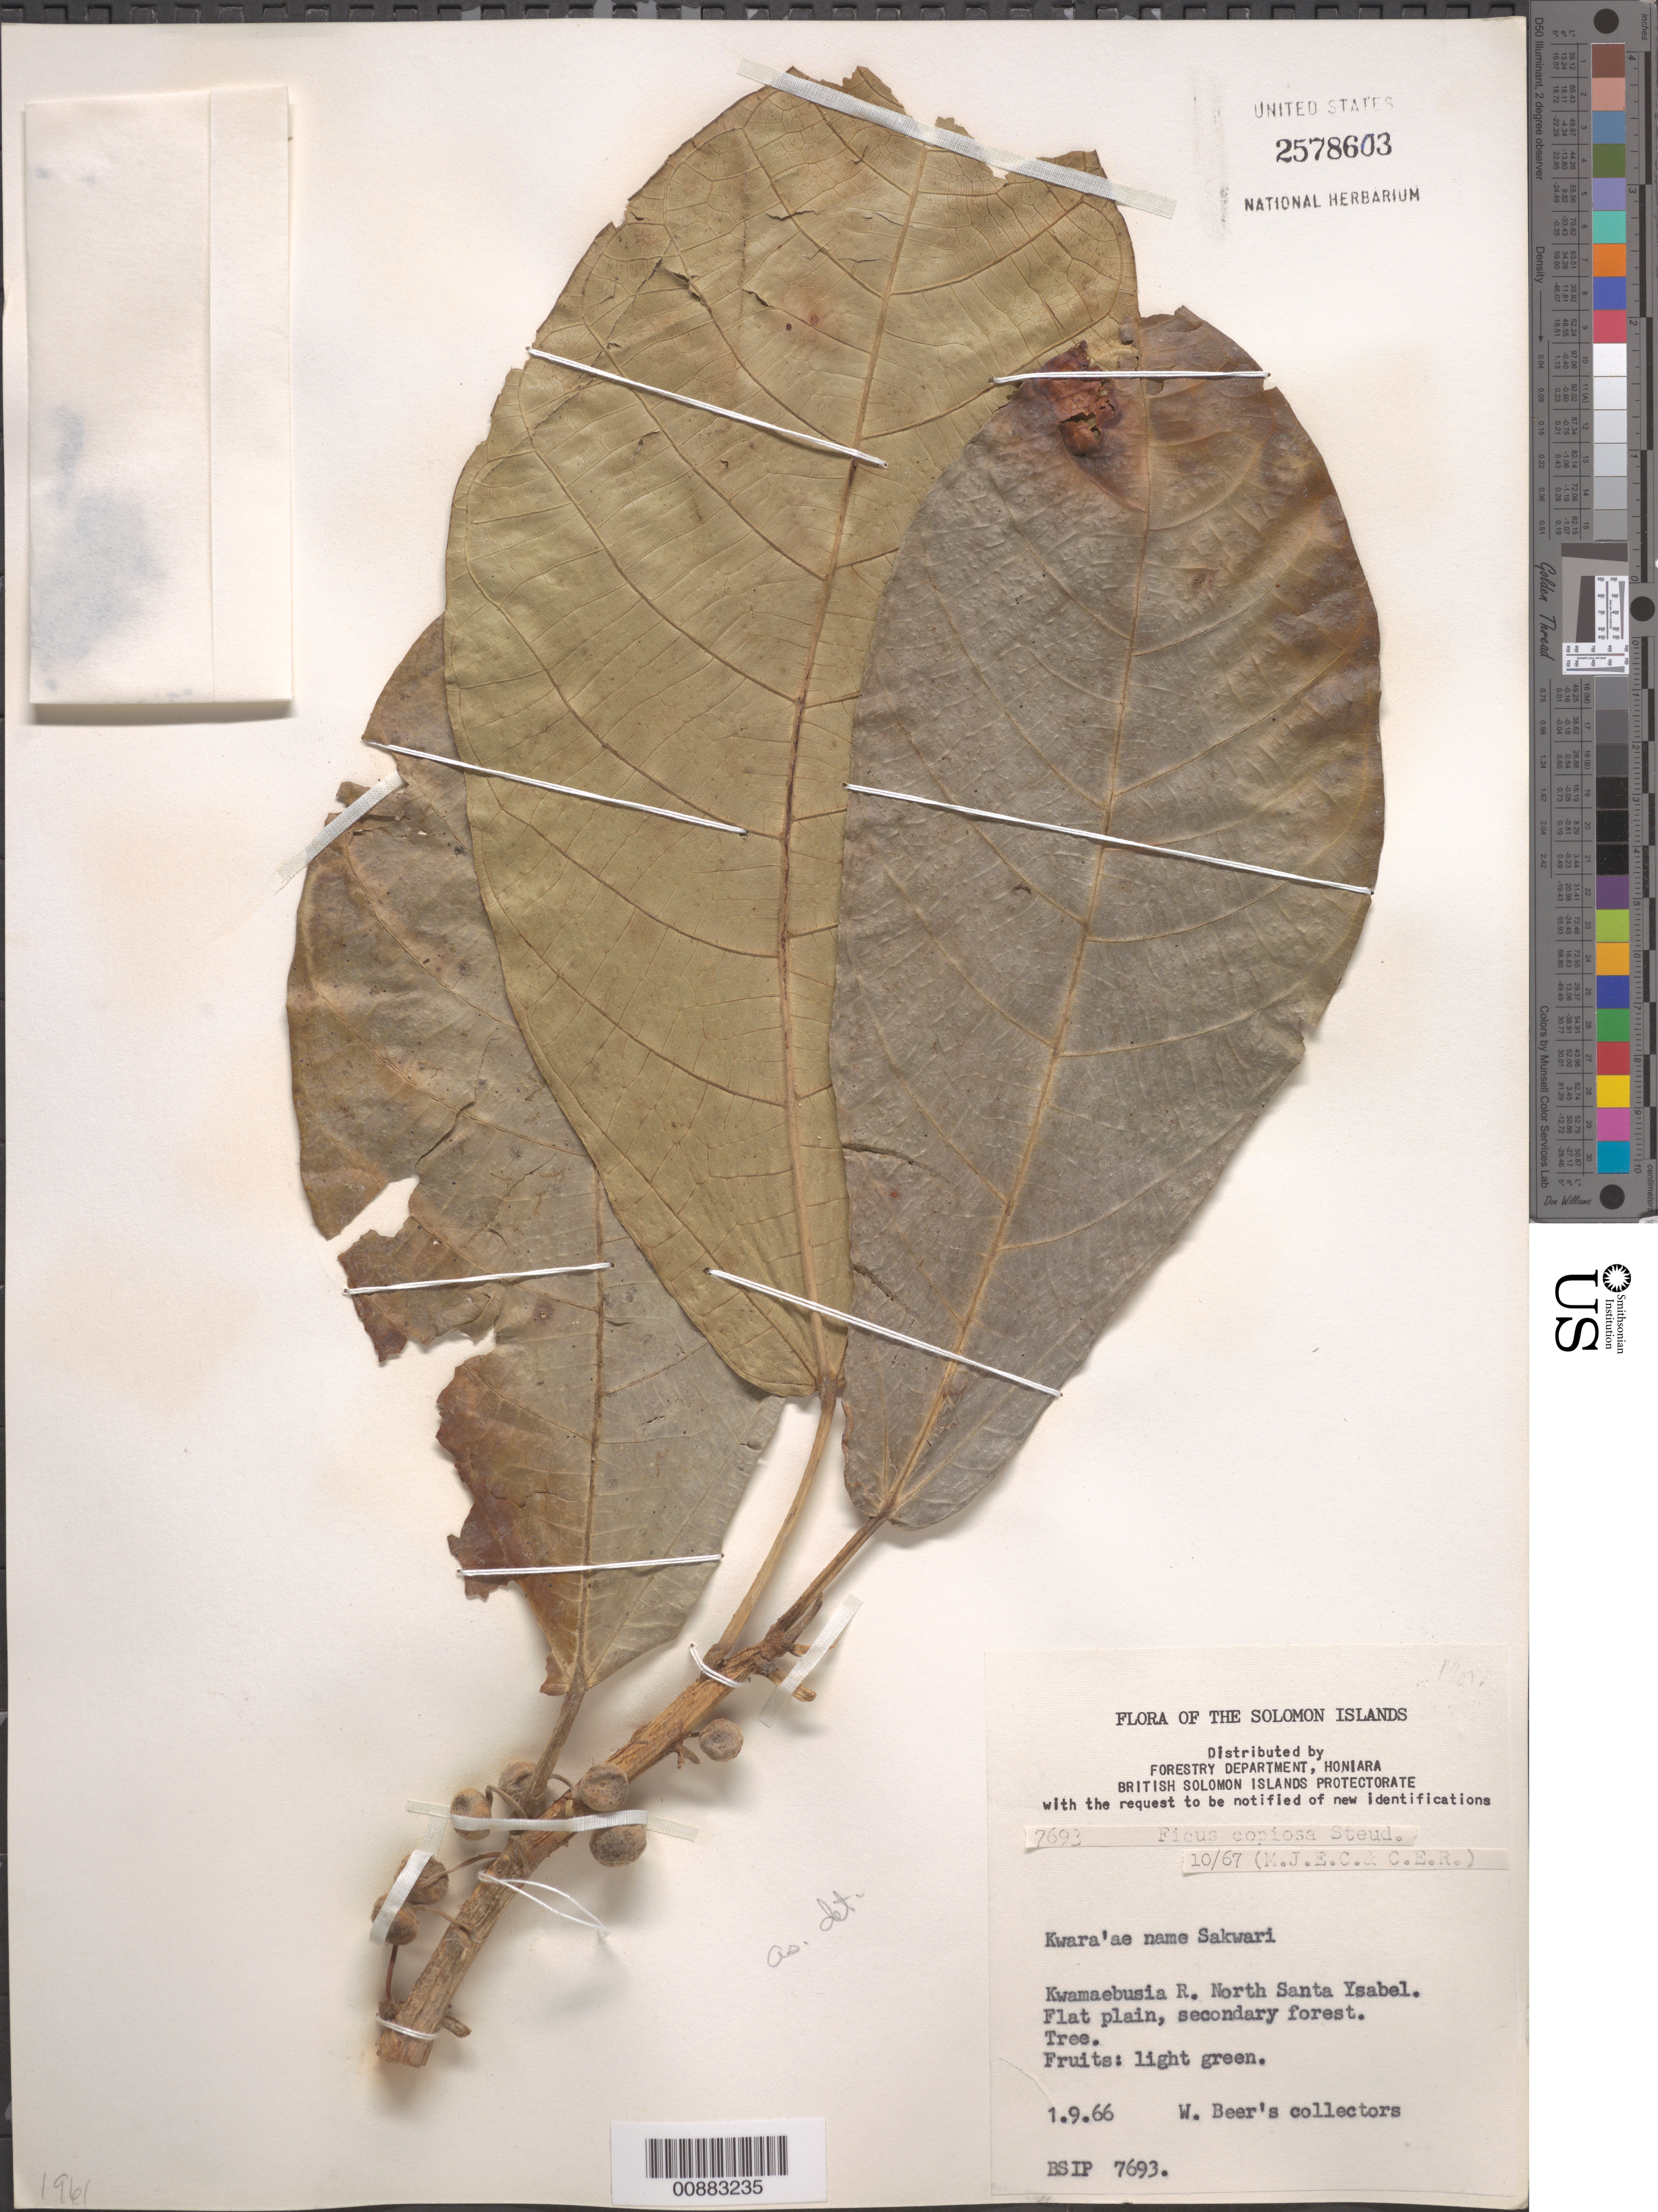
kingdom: Plantae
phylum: Tracheophyta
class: Magnoliopsida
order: Rosales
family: Moraceae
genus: Ficus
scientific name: Ficus copiosa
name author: Steud.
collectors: W. Beer's Collectors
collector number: BSIP 7693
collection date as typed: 09 Jan 1966 or 01 Sep 1966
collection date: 1966-01-09 or 1966-09-01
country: Solomon Islands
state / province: Isabel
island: Santa Isabel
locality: Kwamaebusia R. North Santa Isabel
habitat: Flat plain, secondary forest.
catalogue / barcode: US 2578603